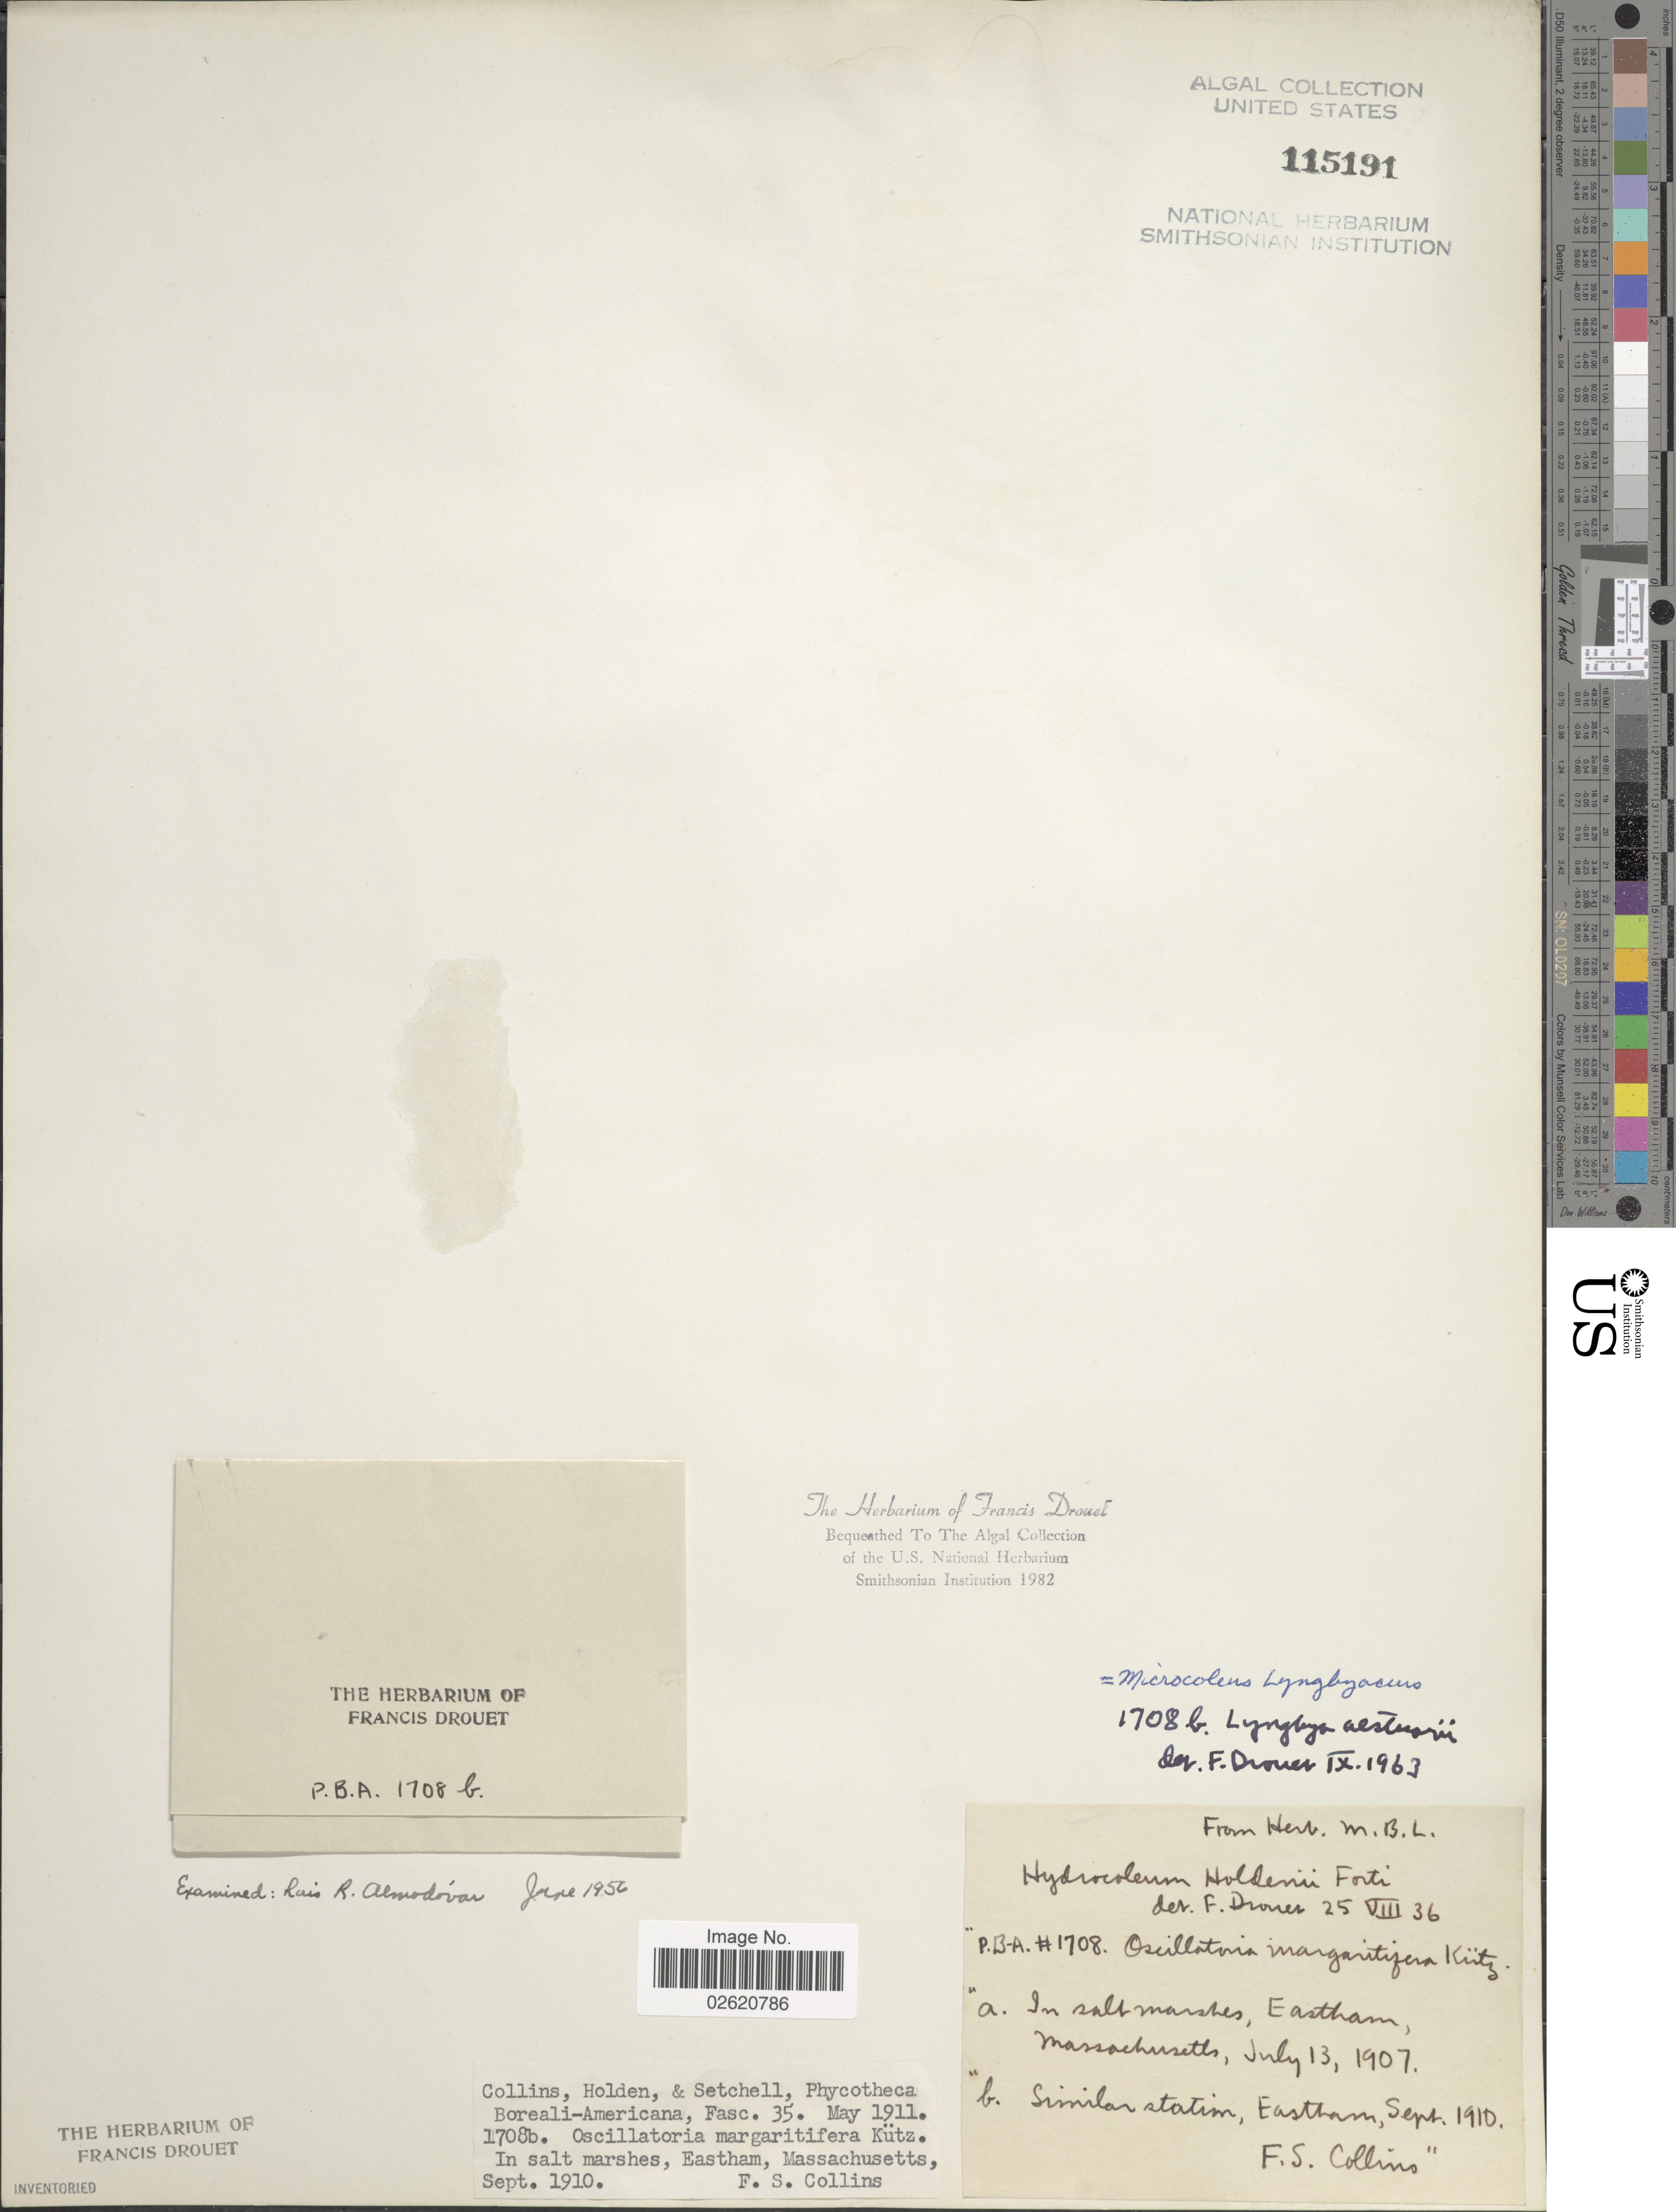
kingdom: Bacteria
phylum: Cyanobacteria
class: Cyanobacteriia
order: Cyanobacteriales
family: Microcoleaceae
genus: Microcoleus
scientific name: Microcoleus lyngbyaceus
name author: Kütz. ex Forti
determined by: Drouet, F. E.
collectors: F. Collins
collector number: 1708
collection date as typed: July 13, 1907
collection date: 1907-07-13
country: United States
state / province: Massachusetts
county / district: Barnstable County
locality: Eastham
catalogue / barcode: US 115191